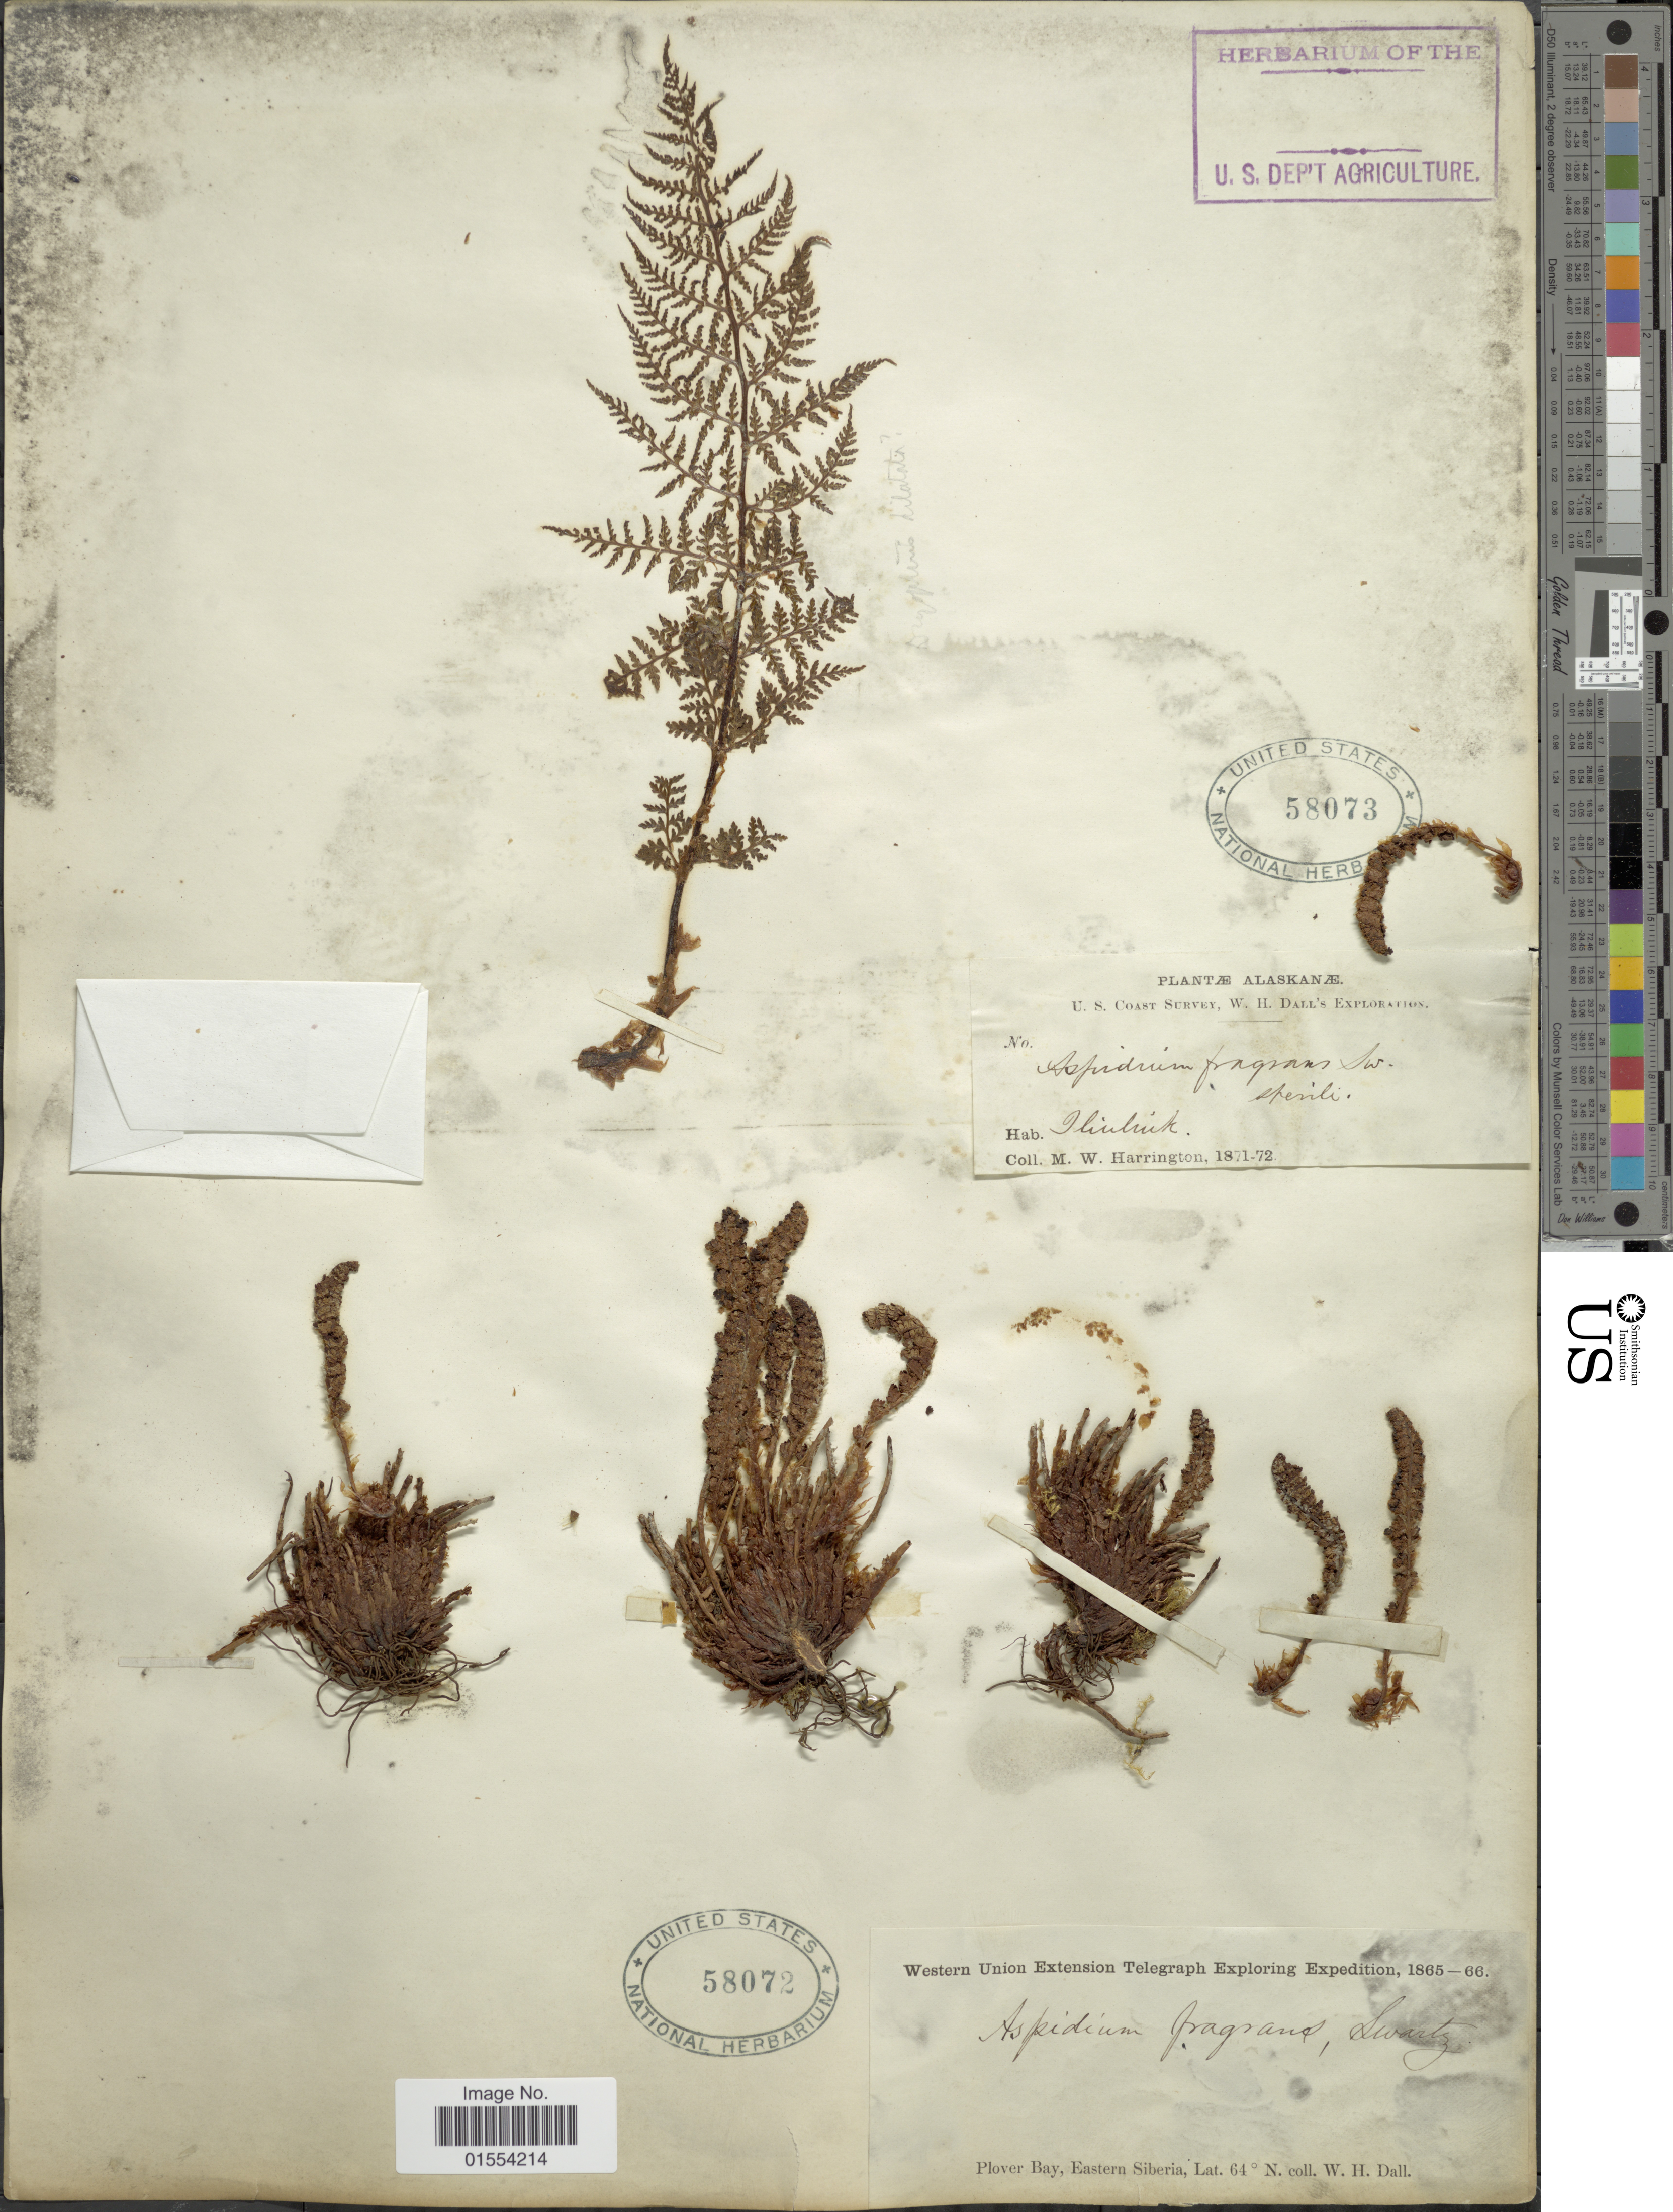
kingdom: Plantae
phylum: Tracheophyta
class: Polypodiopsida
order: Polypodiales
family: Dryopteridaceae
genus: Dryopteris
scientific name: Dryopteris fragrans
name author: (L.) Schott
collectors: M. W. Harrington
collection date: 1871/1872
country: United States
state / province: Alaska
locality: Alaskanae, iliuliuk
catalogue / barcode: US 58073